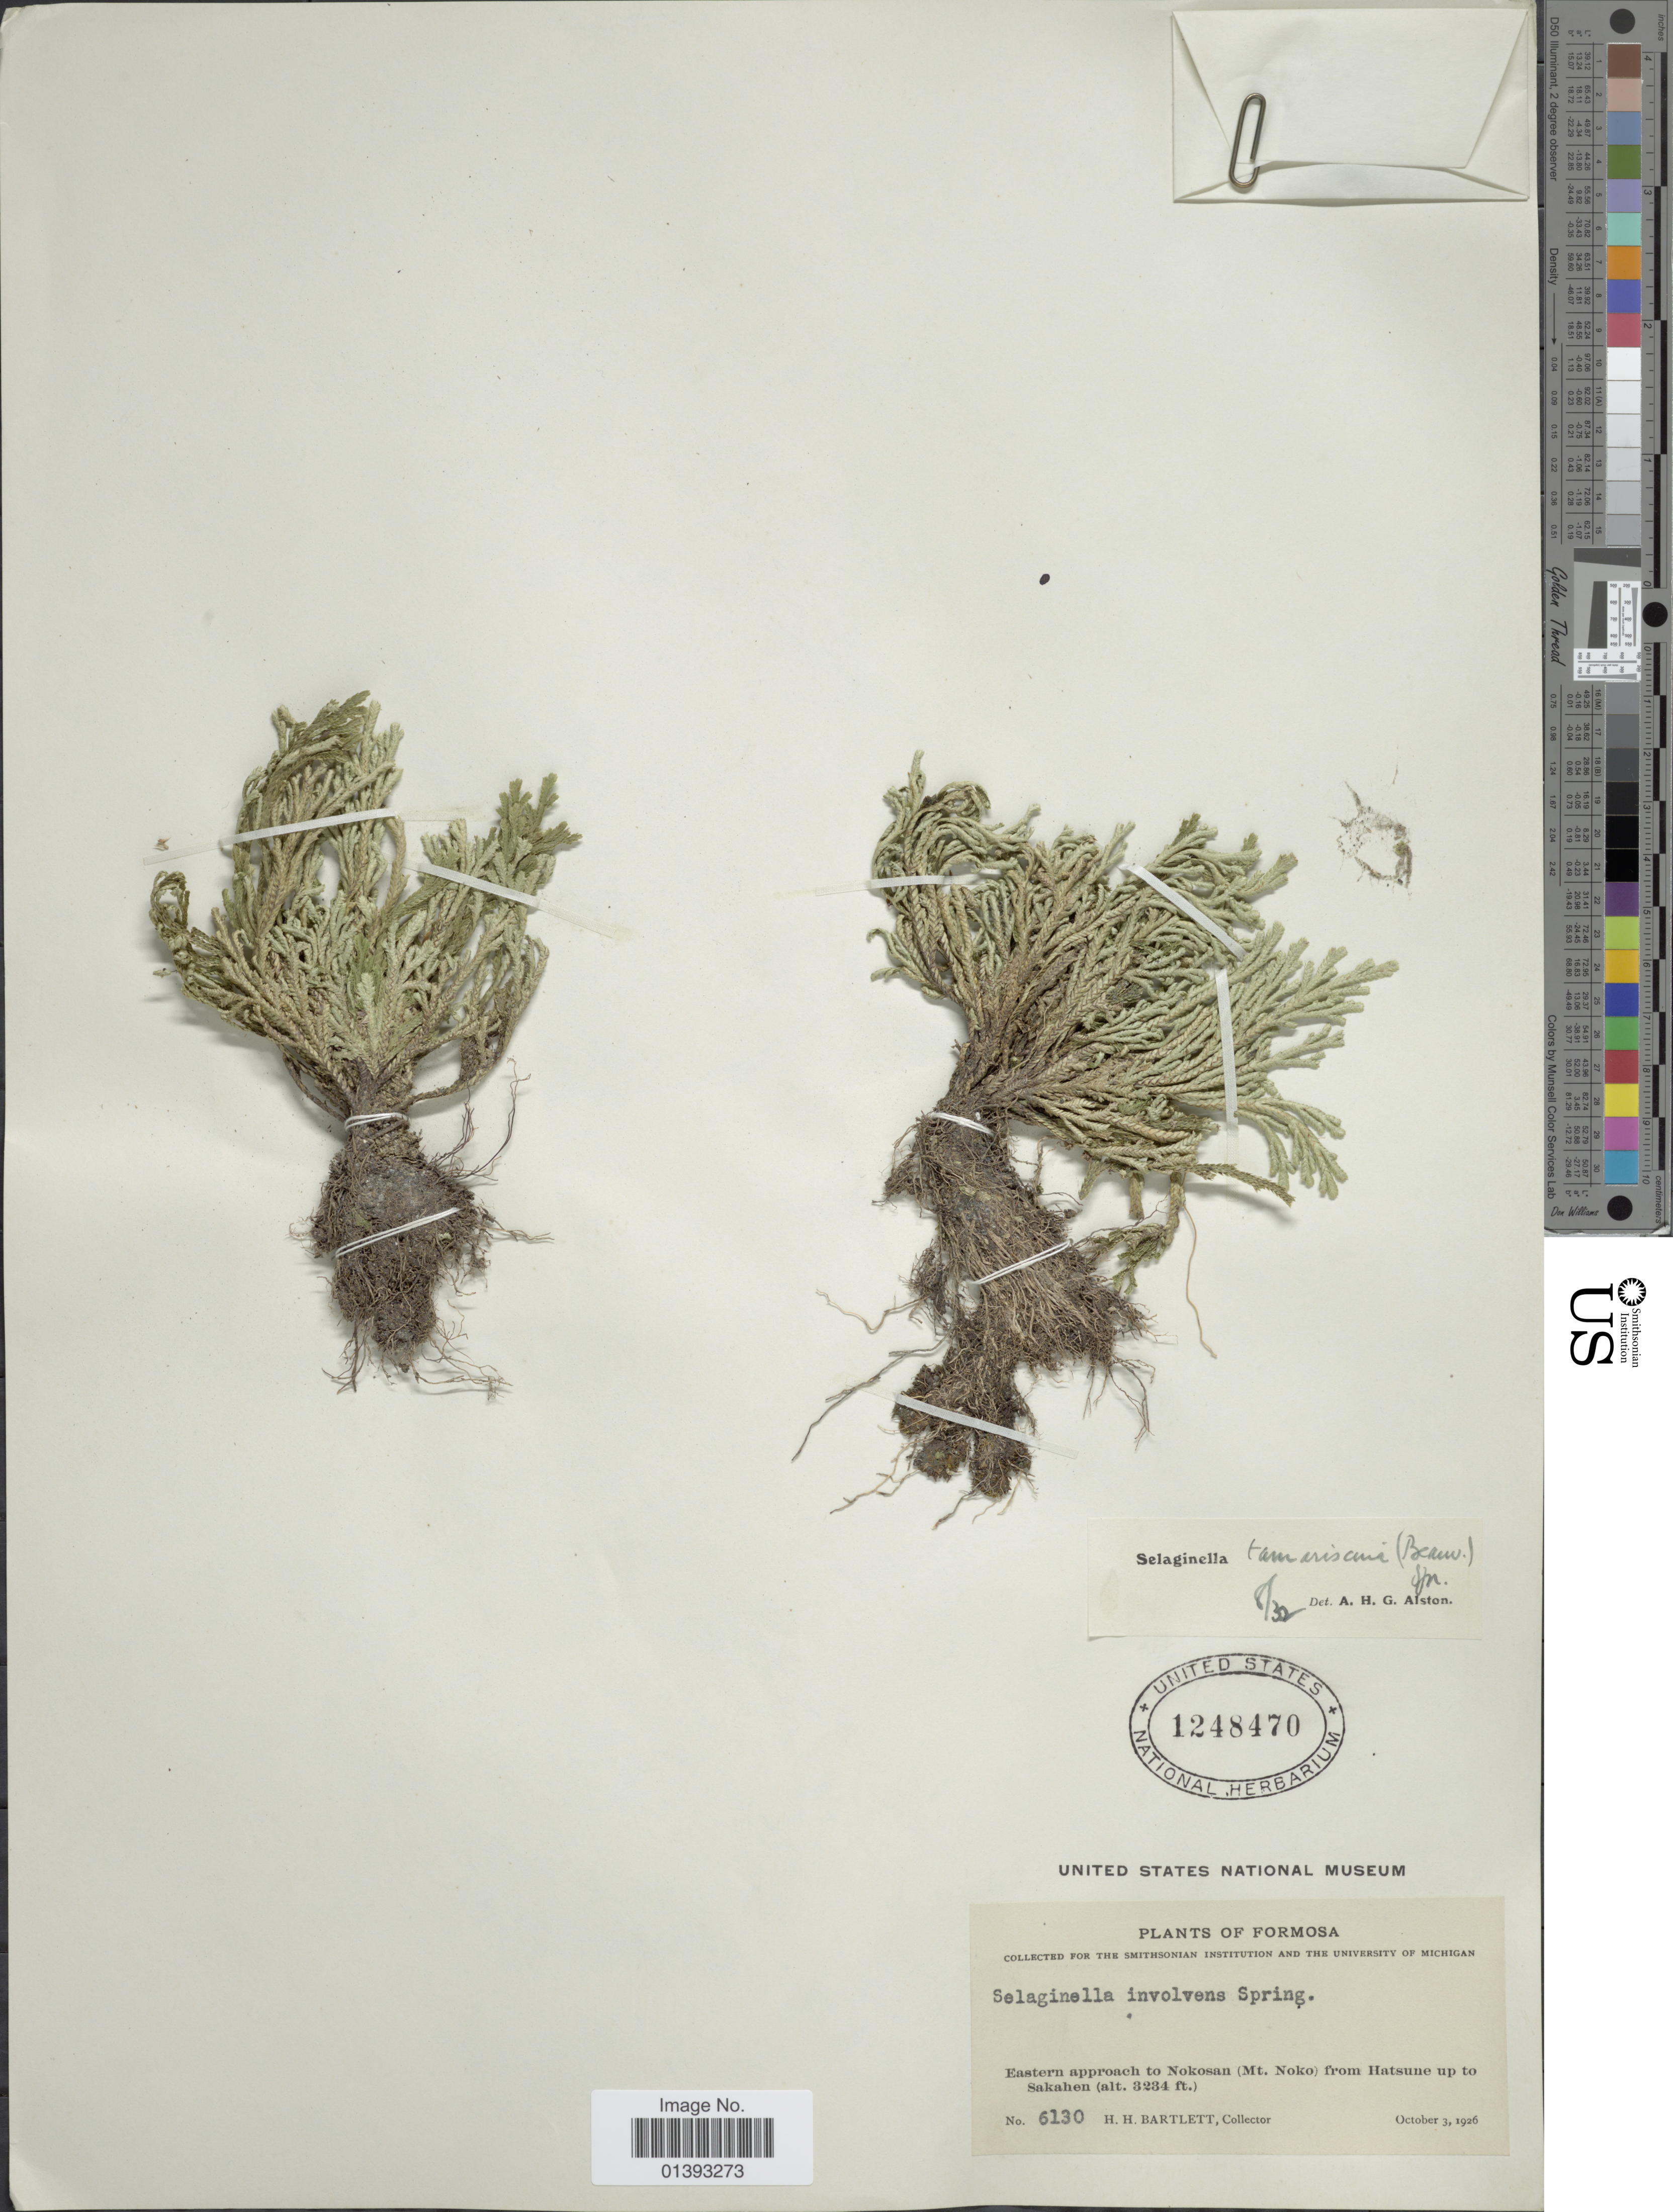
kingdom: Plantae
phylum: Tracheophyta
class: Lycopodiopsida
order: Selaginellales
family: Selaginellaceae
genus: Selaginella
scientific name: Selaginella tamariscina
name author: (P. Beauv.) Spring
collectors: H. H. Bartlett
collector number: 6130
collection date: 1926-10-03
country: Taiwan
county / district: Hualien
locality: Formosa, Eastern Approach to Nokosan(Mt. Noko) from Hatsune up to Sakahen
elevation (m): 986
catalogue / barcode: US 1248470